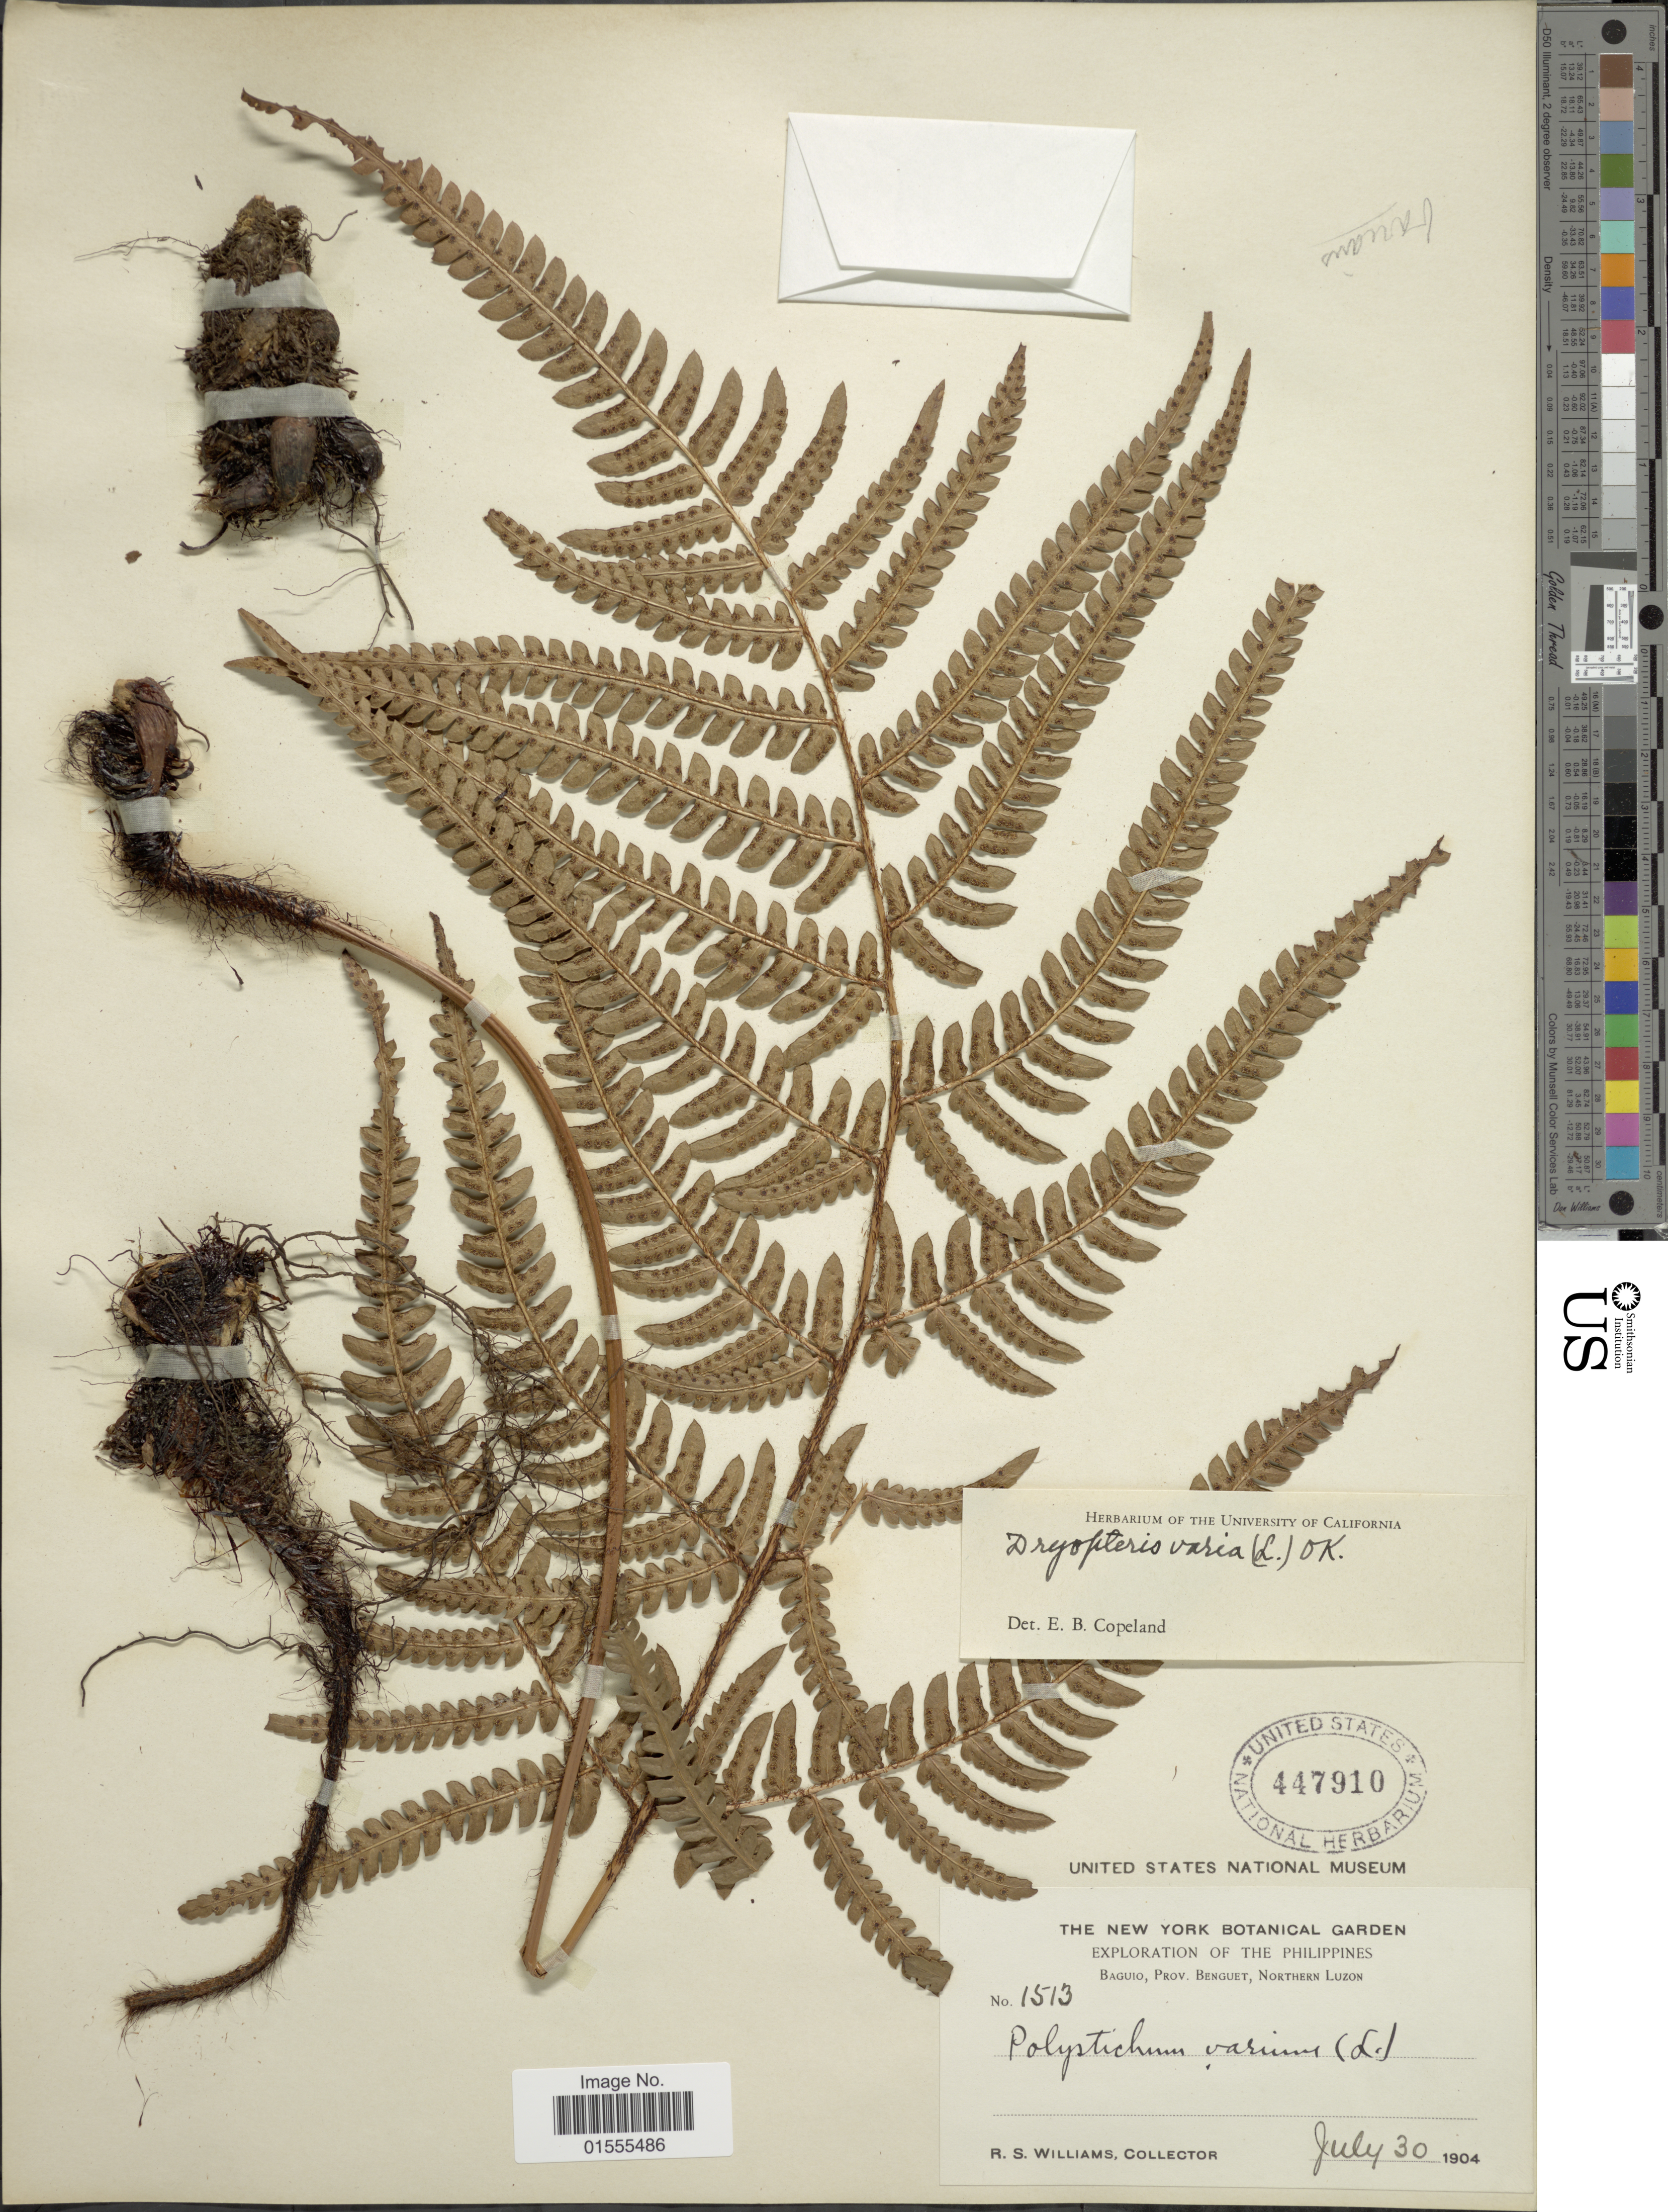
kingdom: Plantae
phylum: Tracheophyta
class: Polypodiopsida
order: Polypodiales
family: Dryopteridaceae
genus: Dryopteris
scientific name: Dryopteris varia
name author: (L.) Kuntze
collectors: R. S. Williams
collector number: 1513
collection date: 1904-07-30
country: Philippines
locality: Baguio, Prov. Benguet, Northern Luzon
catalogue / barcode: US 447910